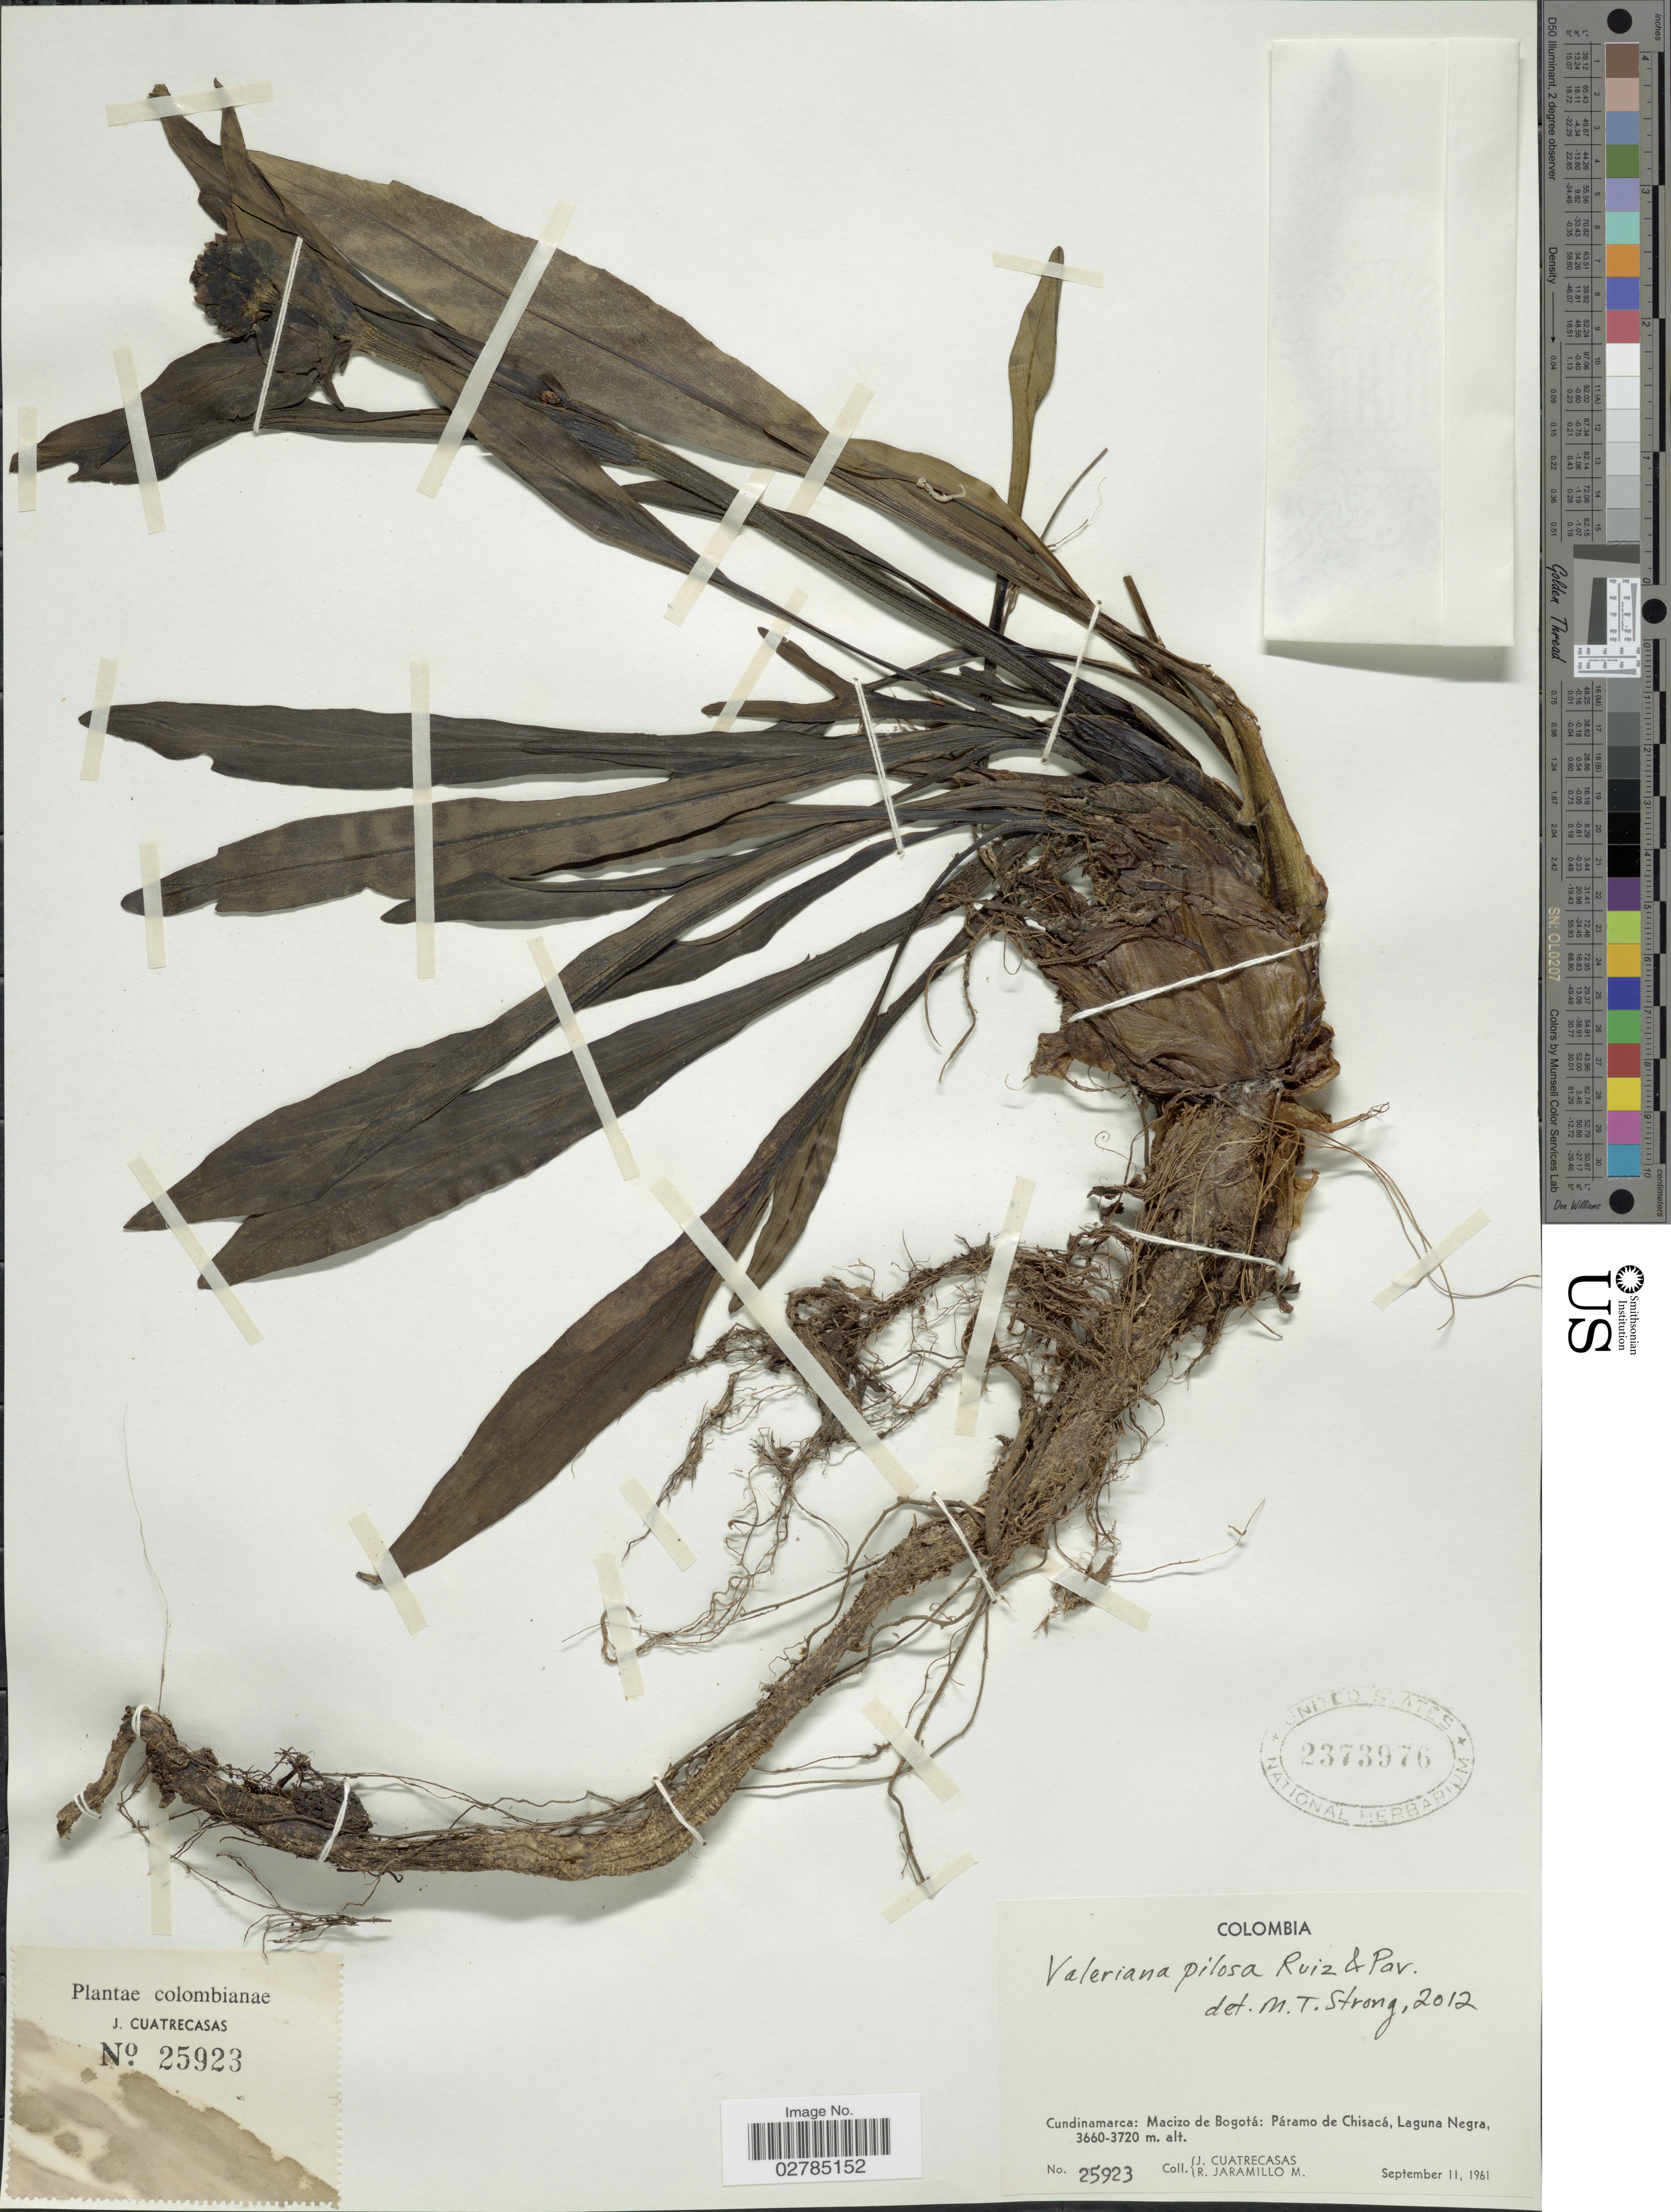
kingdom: Plantae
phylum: Tracheophyta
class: Magnoliopsida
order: Dipsacales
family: Caprifoliaceae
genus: Valeriana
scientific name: Valeriana pilosa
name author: Ruiz & Pav.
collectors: J. Cuatrecasas & R. Jaramillo M.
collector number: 25923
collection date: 1961-09-11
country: Colombia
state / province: Cundinamarca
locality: Macizo de Bogotá, Páramo de Chisacá, Laguna Negra.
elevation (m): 3660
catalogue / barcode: US 2373976